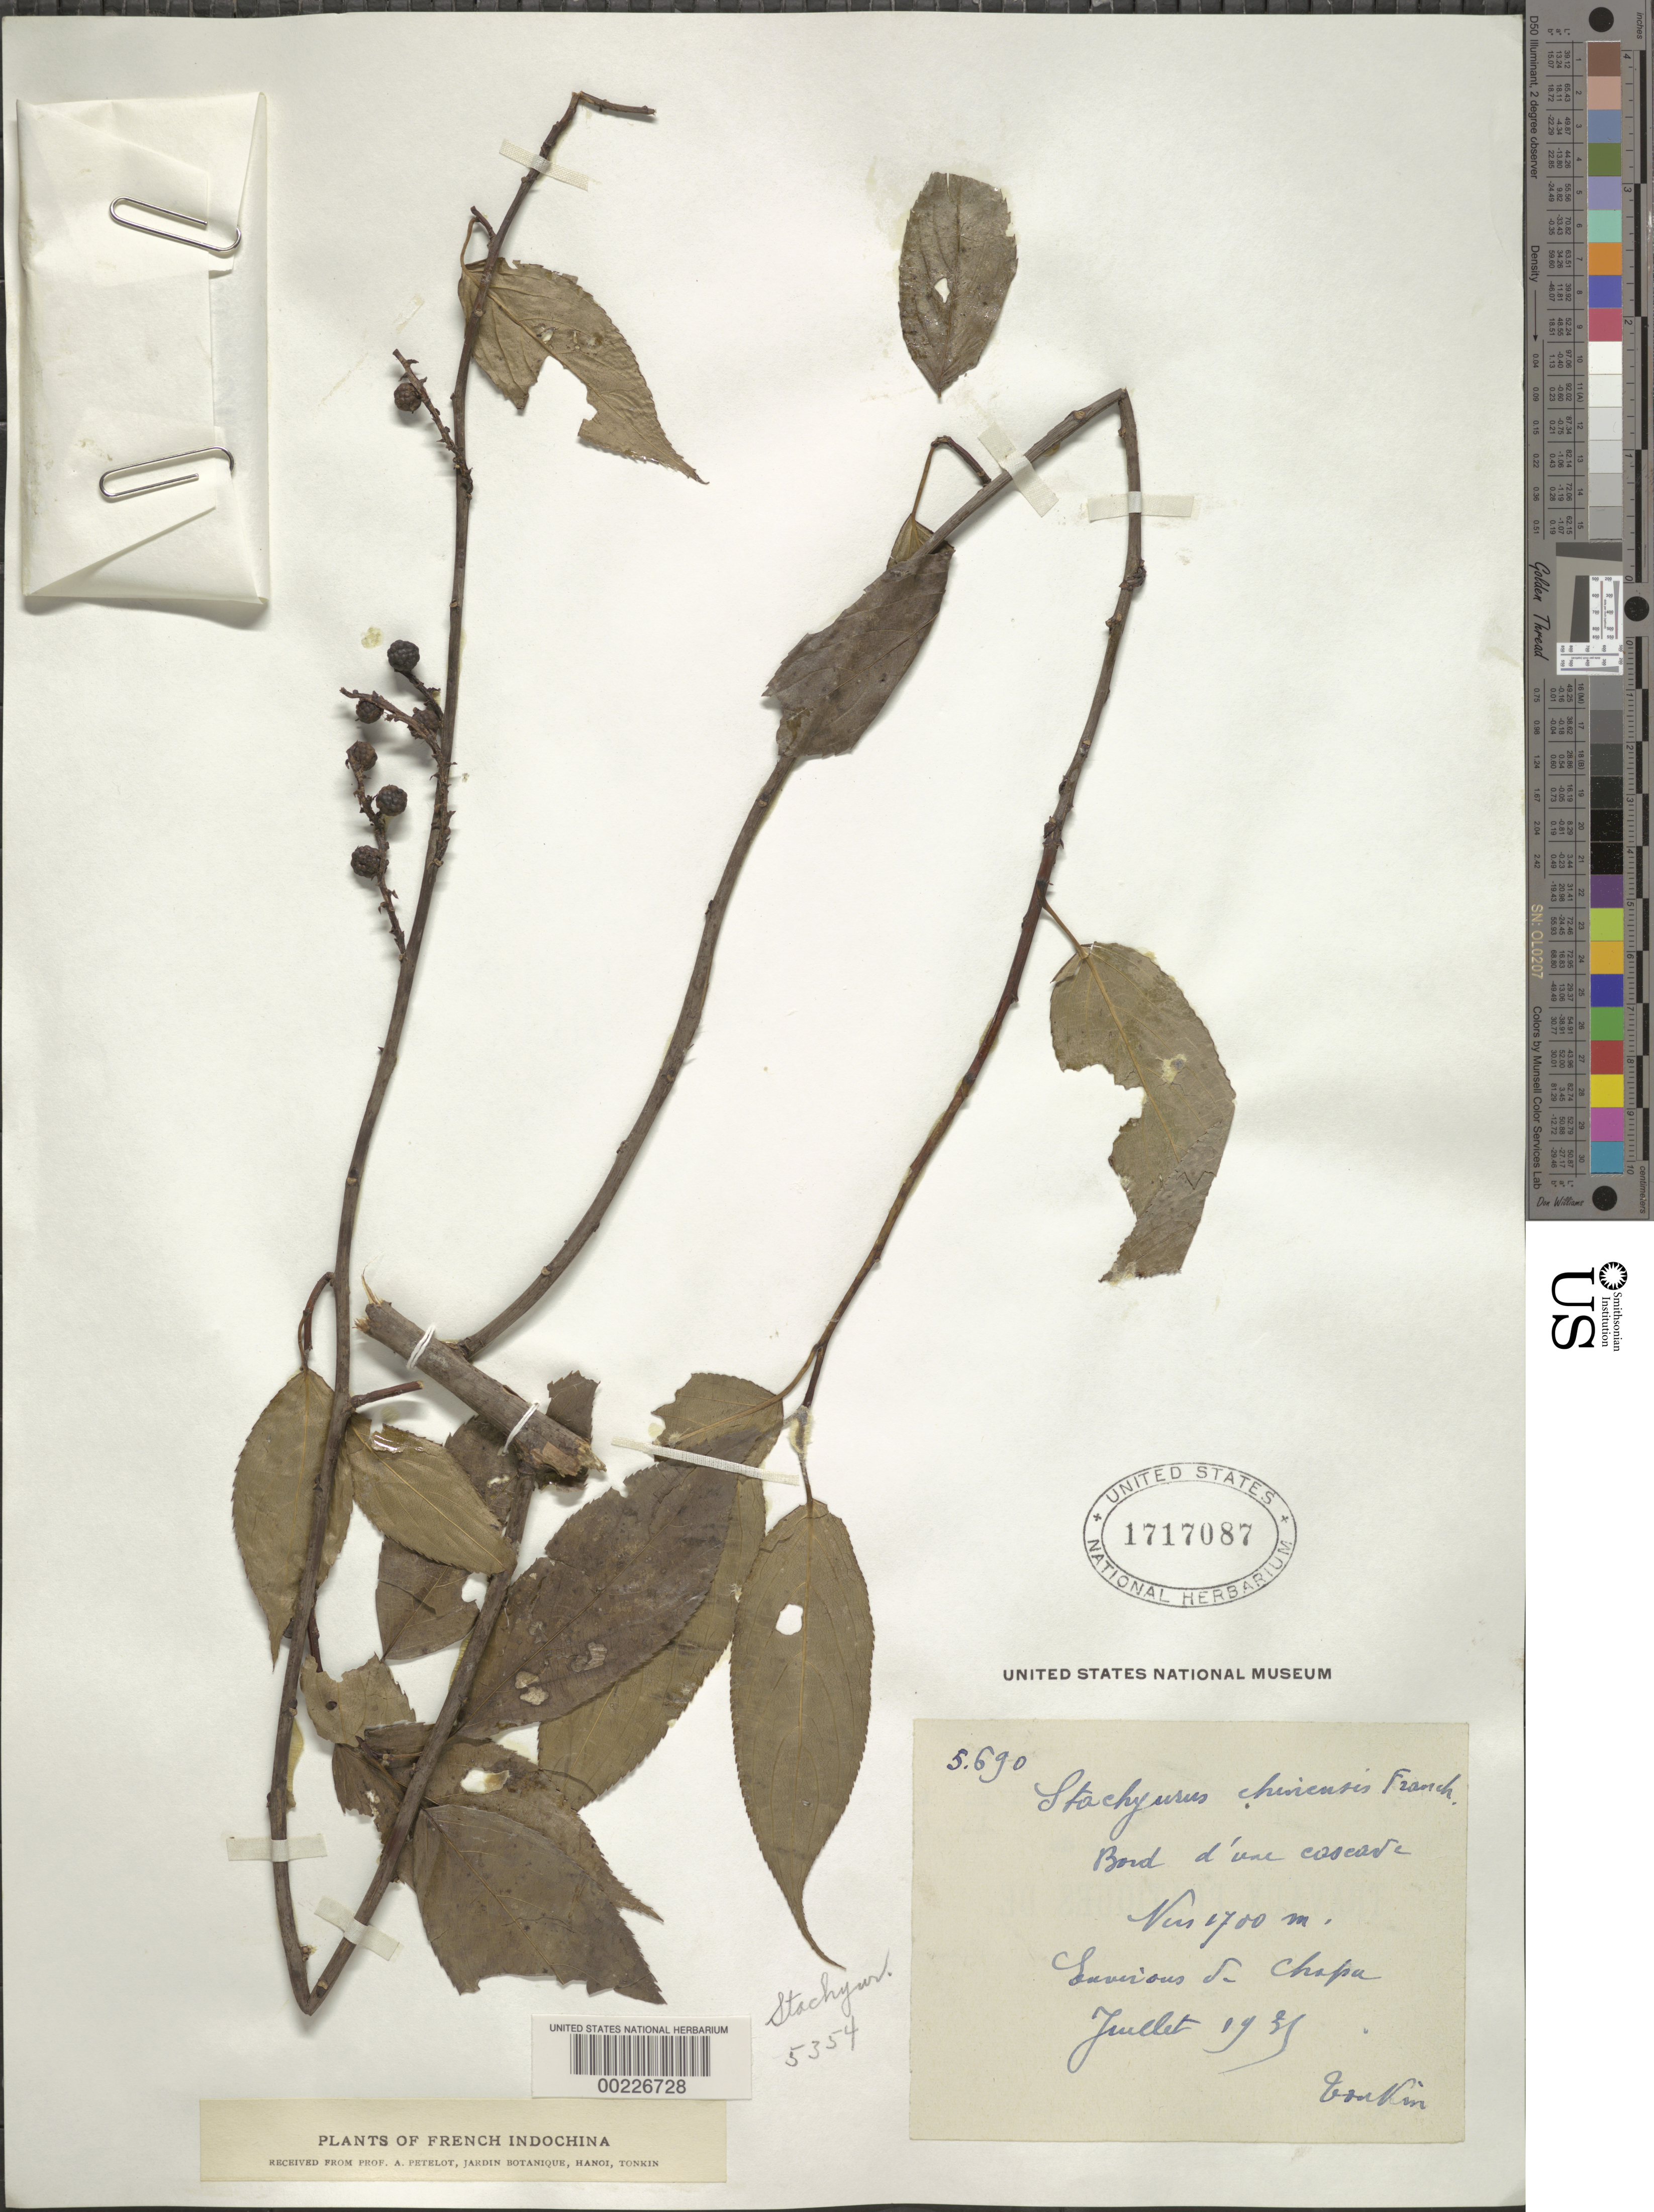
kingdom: Plantae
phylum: Tracheophyta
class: Magnoliopsida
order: Crossosomatales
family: Stachyuraceae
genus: Stachyurus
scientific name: Stachyurus chinensis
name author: Franch.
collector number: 5690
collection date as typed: Jul 1931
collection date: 1931-07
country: Vietnam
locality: Tonkin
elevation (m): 1700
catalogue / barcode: US 1717087